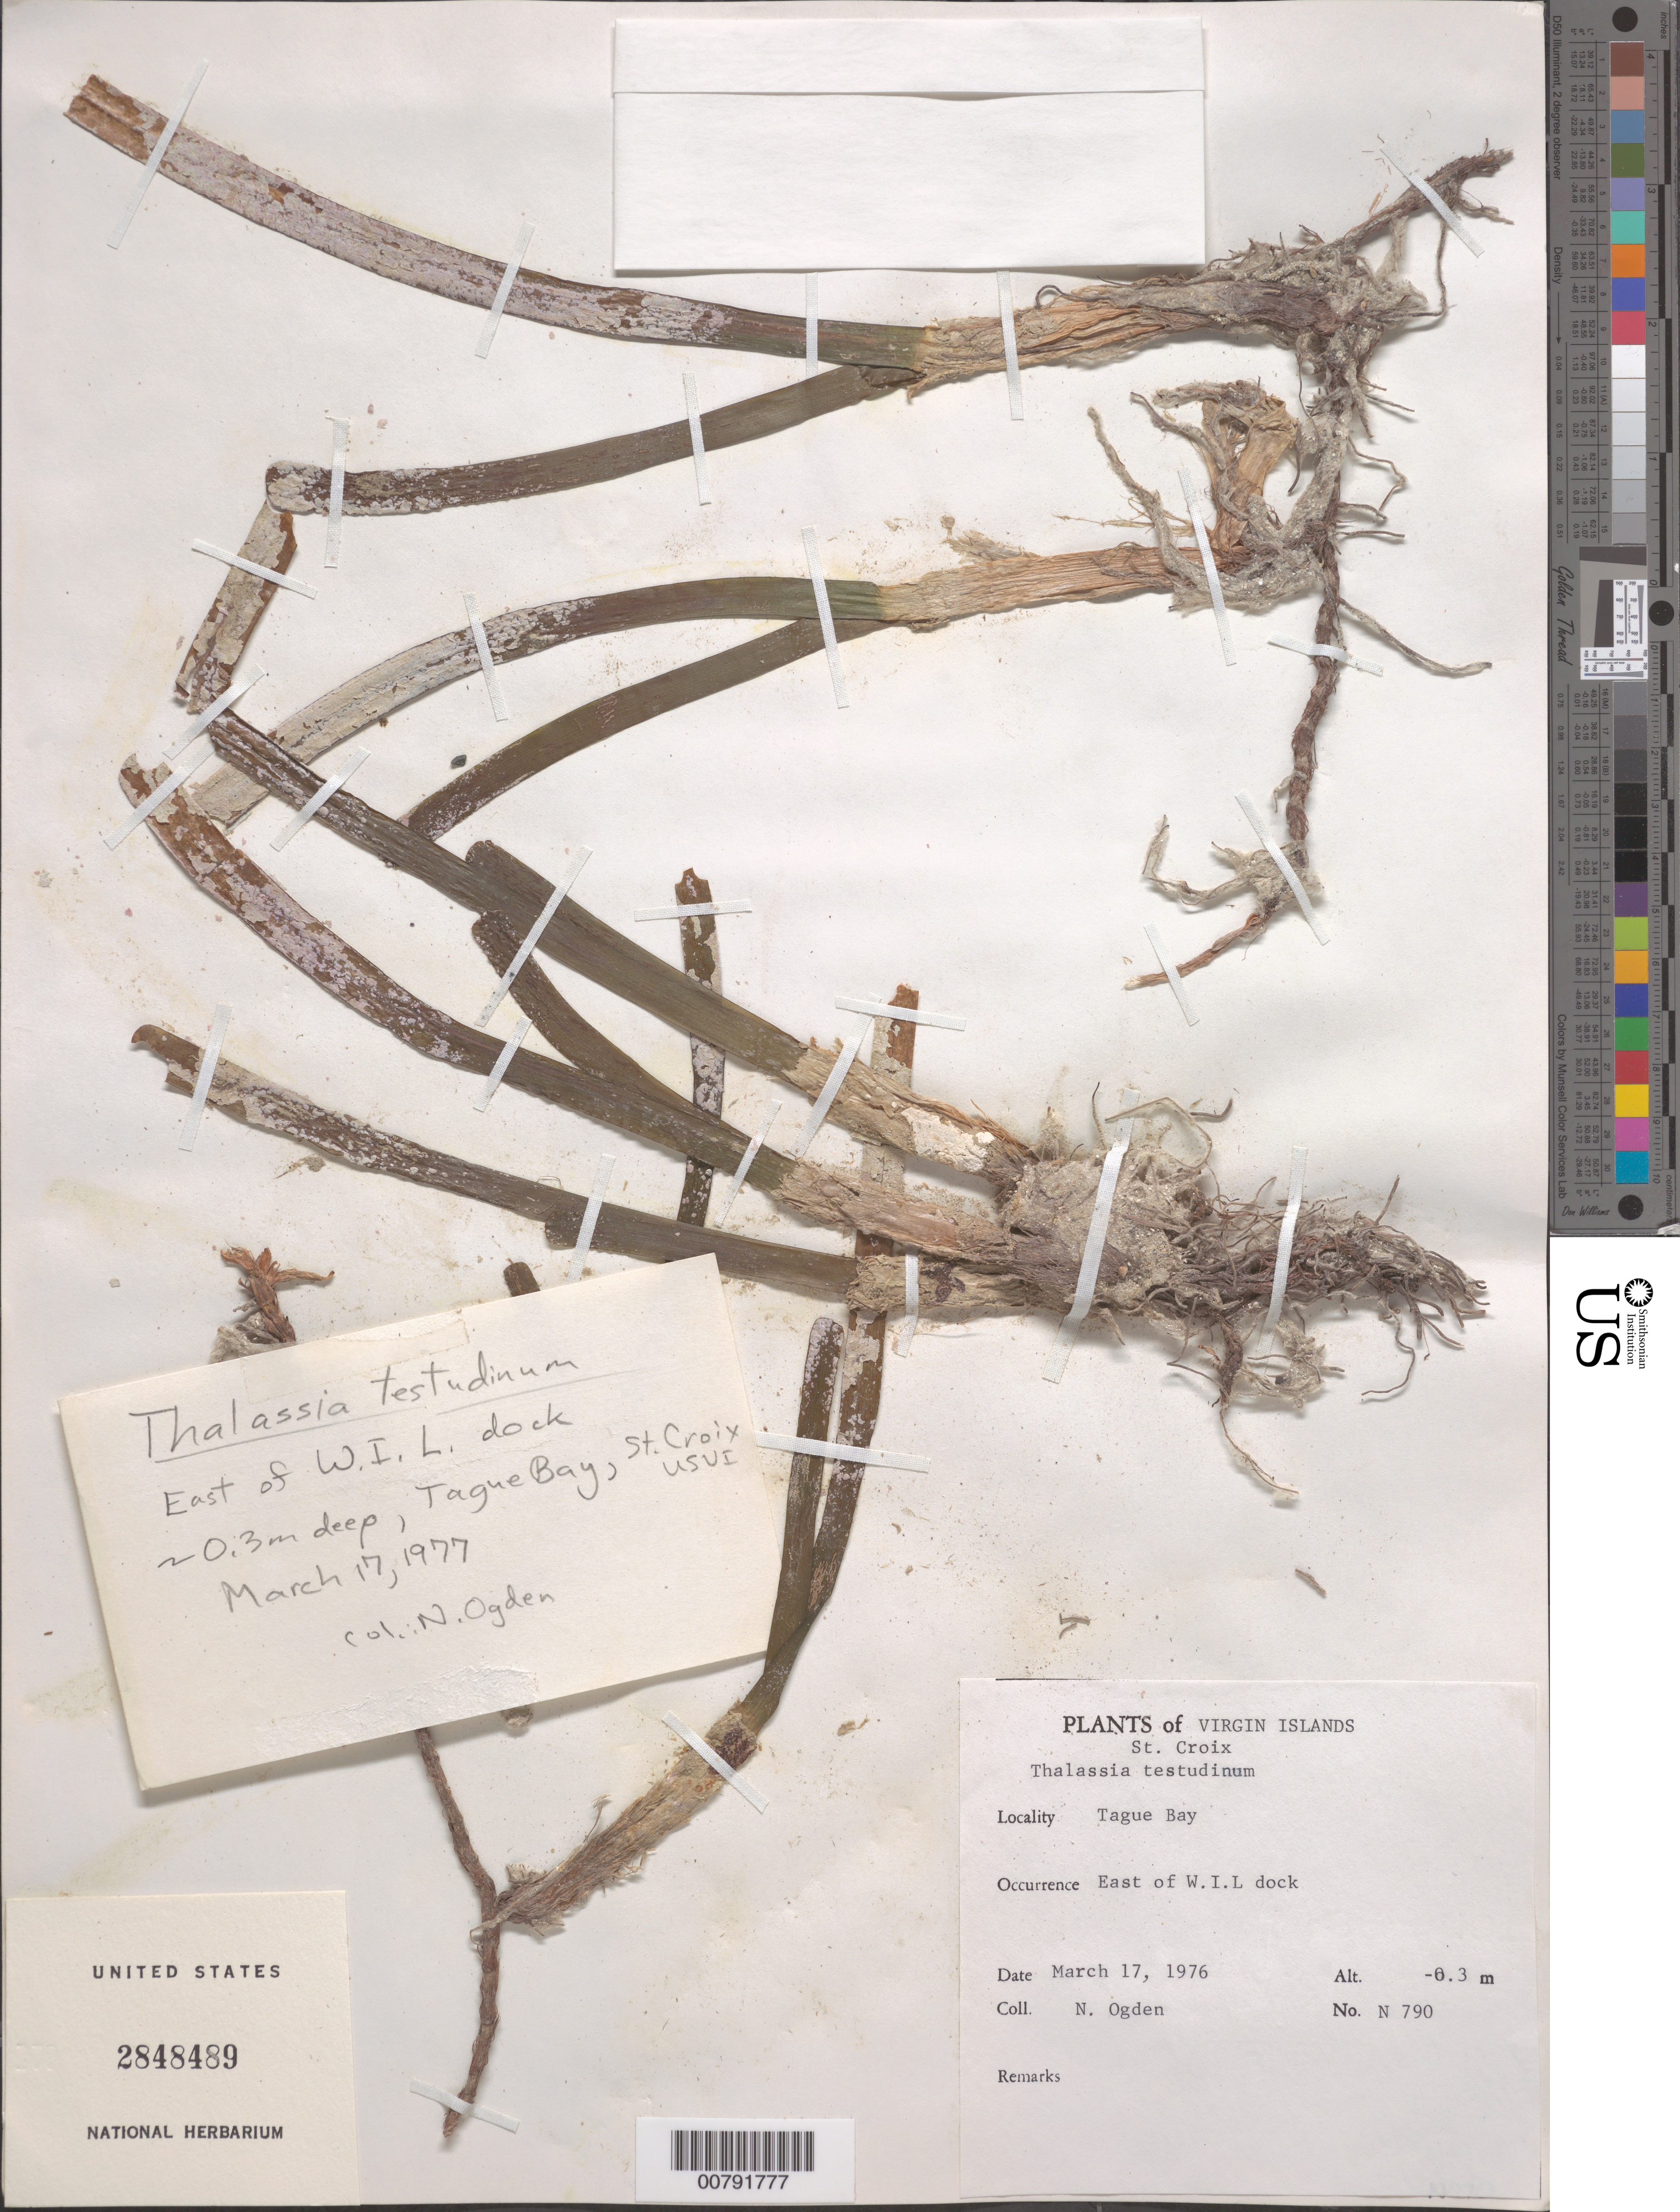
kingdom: Plantae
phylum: Tracheophyta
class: Liliopsida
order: Alismatales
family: Hydrocharitaceae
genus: Thalassia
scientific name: Thalassia testudinum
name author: Banks & Sol. ex K.D. Koenig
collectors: N. Ogden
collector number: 790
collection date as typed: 17 Mar 1976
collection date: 1976-03-17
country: U.S. Virgin Islands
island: St. Croix I.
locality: Tague Bay, E of W.I.L. dock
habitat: About 0.3 m deep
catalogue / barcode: US 2848489